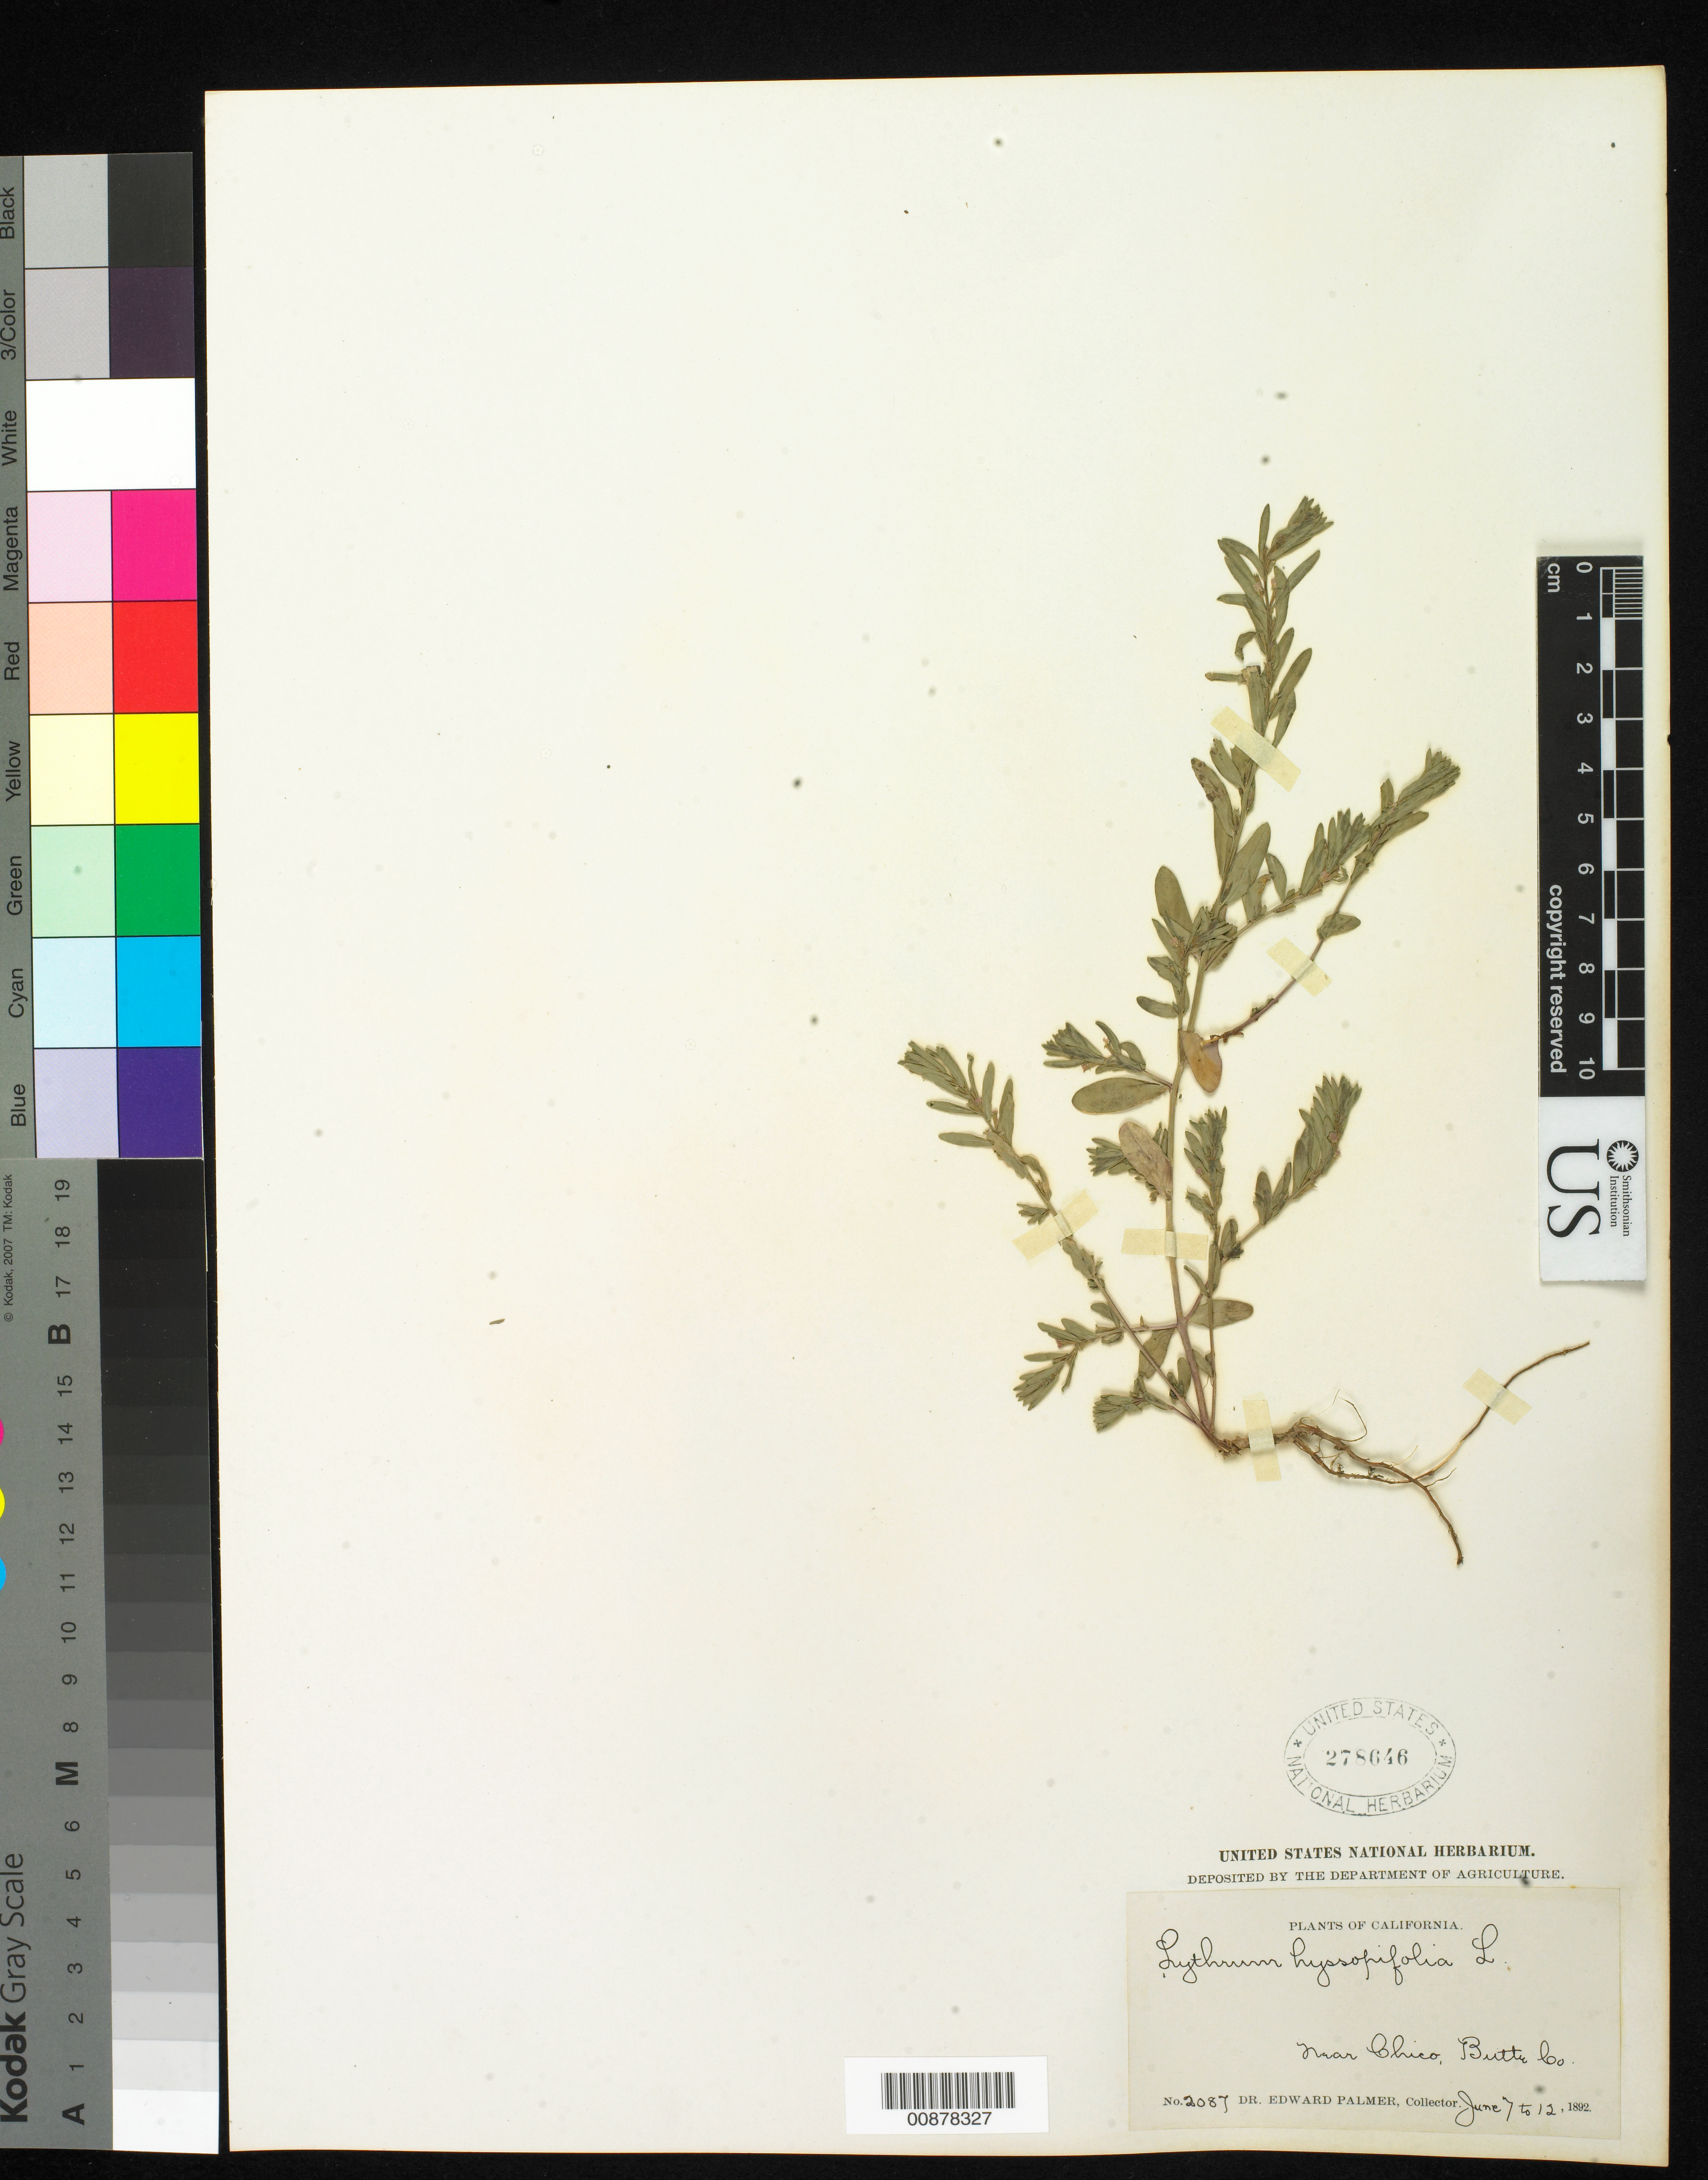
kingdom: Plantae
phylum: Tracheophyta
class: Magnoliopsida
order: Myrtales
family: Lythraceae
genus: Lythrum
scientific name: Lythrum hyssopifolia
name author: L.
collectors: E. Palmer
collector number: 2087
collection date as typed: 07 Jun 1892 to 12 Jun 1892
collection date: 1892-06-07/1892-06-12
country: United States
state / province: California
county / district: Butte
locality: Near Chico, Butte County, California.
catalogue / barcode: US 278646